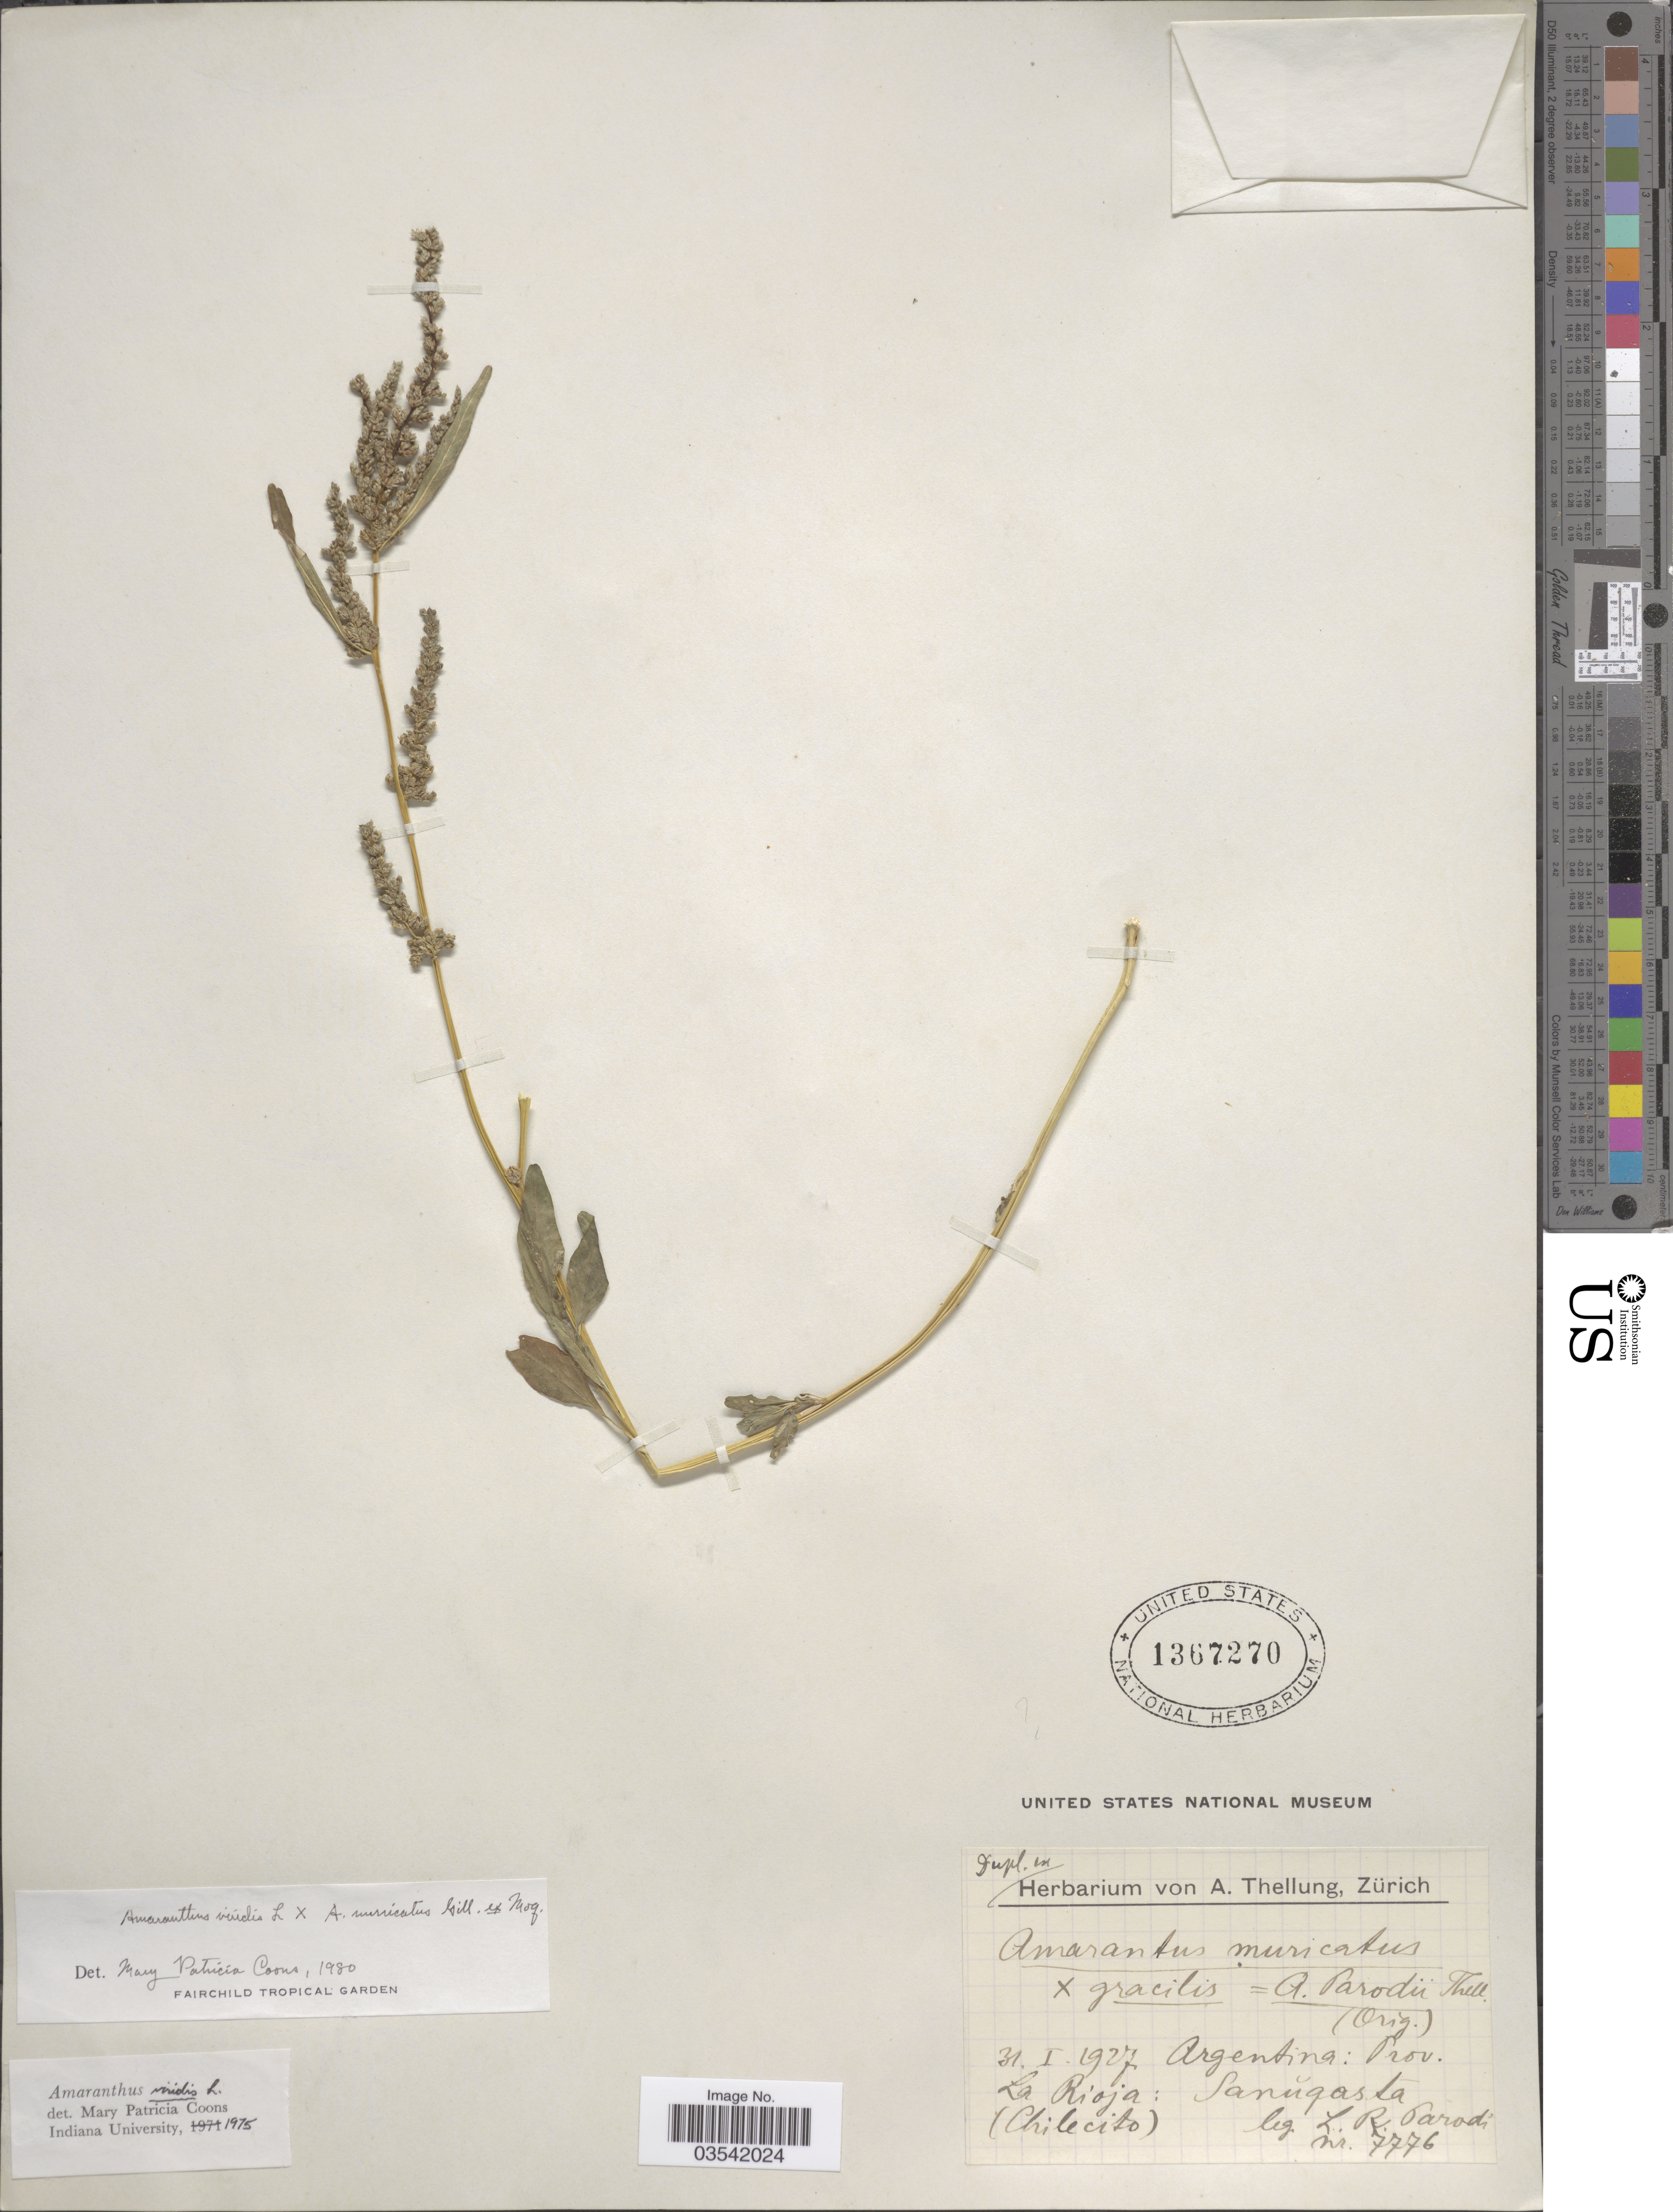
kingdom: Plantae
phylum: Tracheophyta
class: Magnoliopsida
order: Caryophyllales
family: Amaranthaceae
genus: Amaranthus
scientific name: Amaranthus muricatus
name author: (Moq.) Hieron.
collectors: L. R. Parodi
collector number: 7776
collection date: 1927-01-31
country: Argentina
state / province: La Rioja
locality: Sanŭgasta (Chilecito).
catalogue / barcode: US 1367270